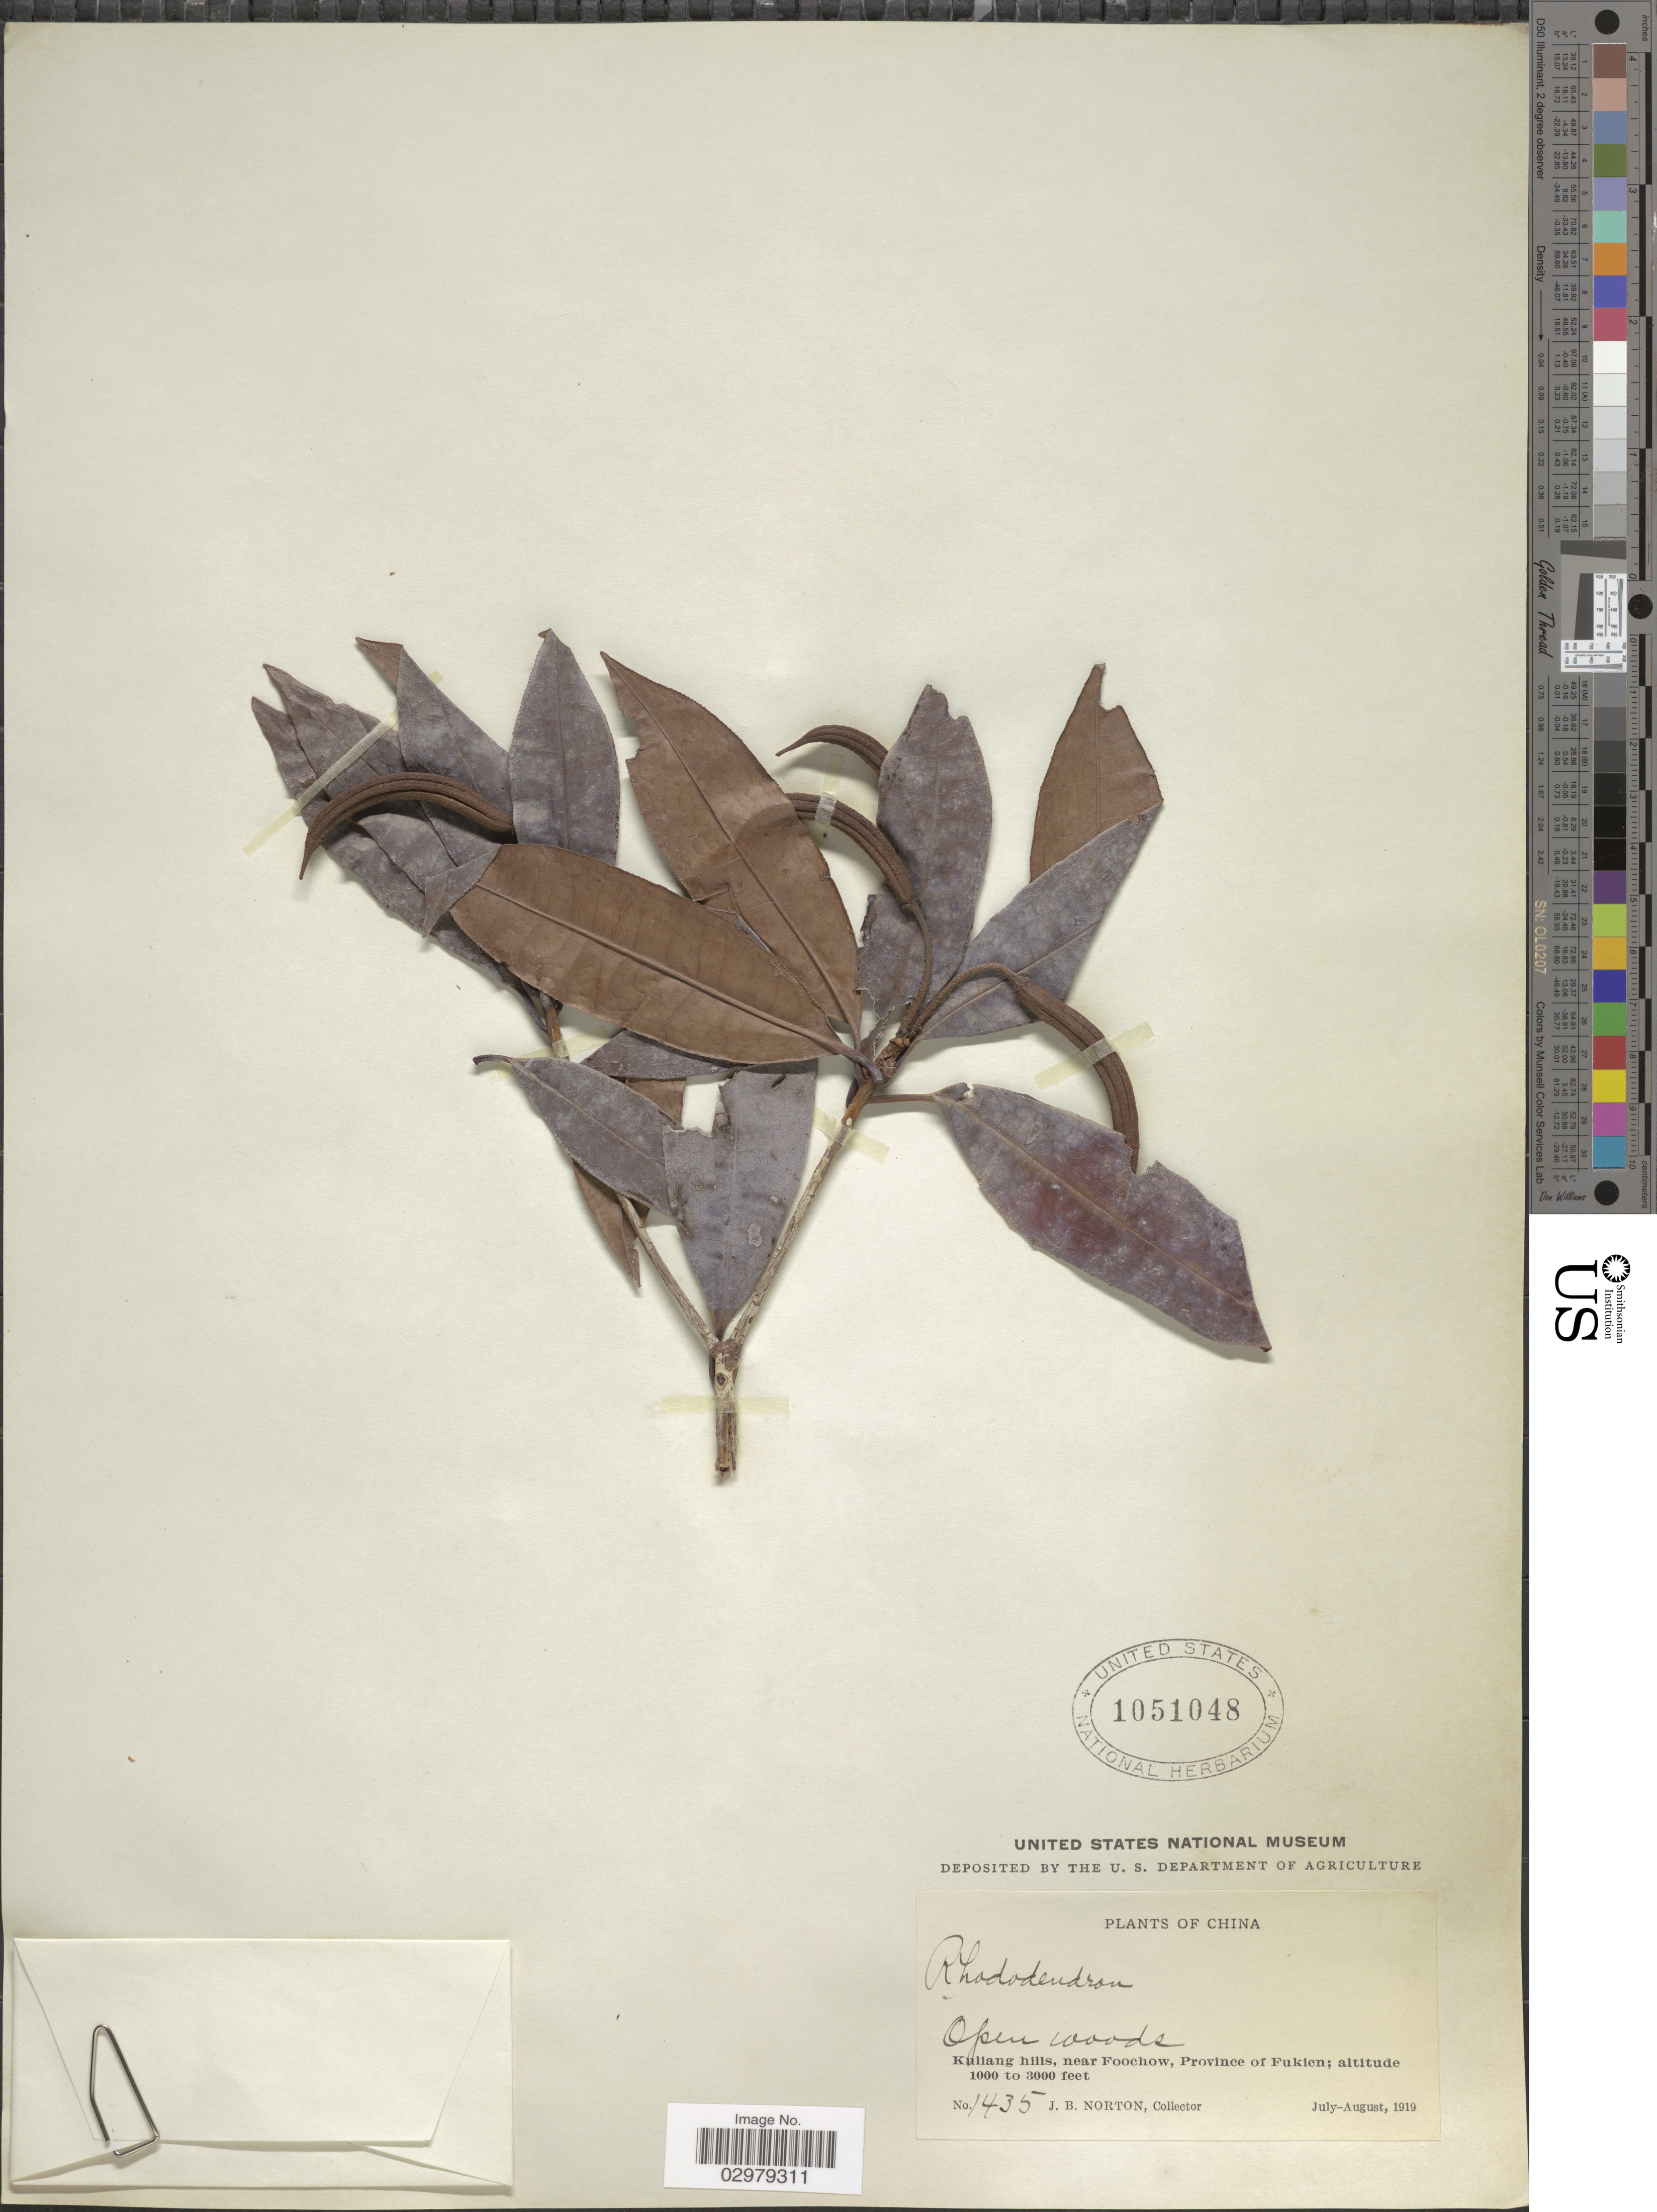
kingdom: Plantae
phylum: Tracheophyta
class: Magnoliopsida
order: Ericales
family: Ericaceae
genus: Rhododendron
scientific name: Rhododendron sp.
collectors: J. B. Norton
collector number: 1435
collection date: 1919-07/1919-08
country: China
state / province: Fujian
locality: Kuliang hills, near Foochow, Province of Fukien.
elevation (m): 305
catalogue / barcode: US 1051048